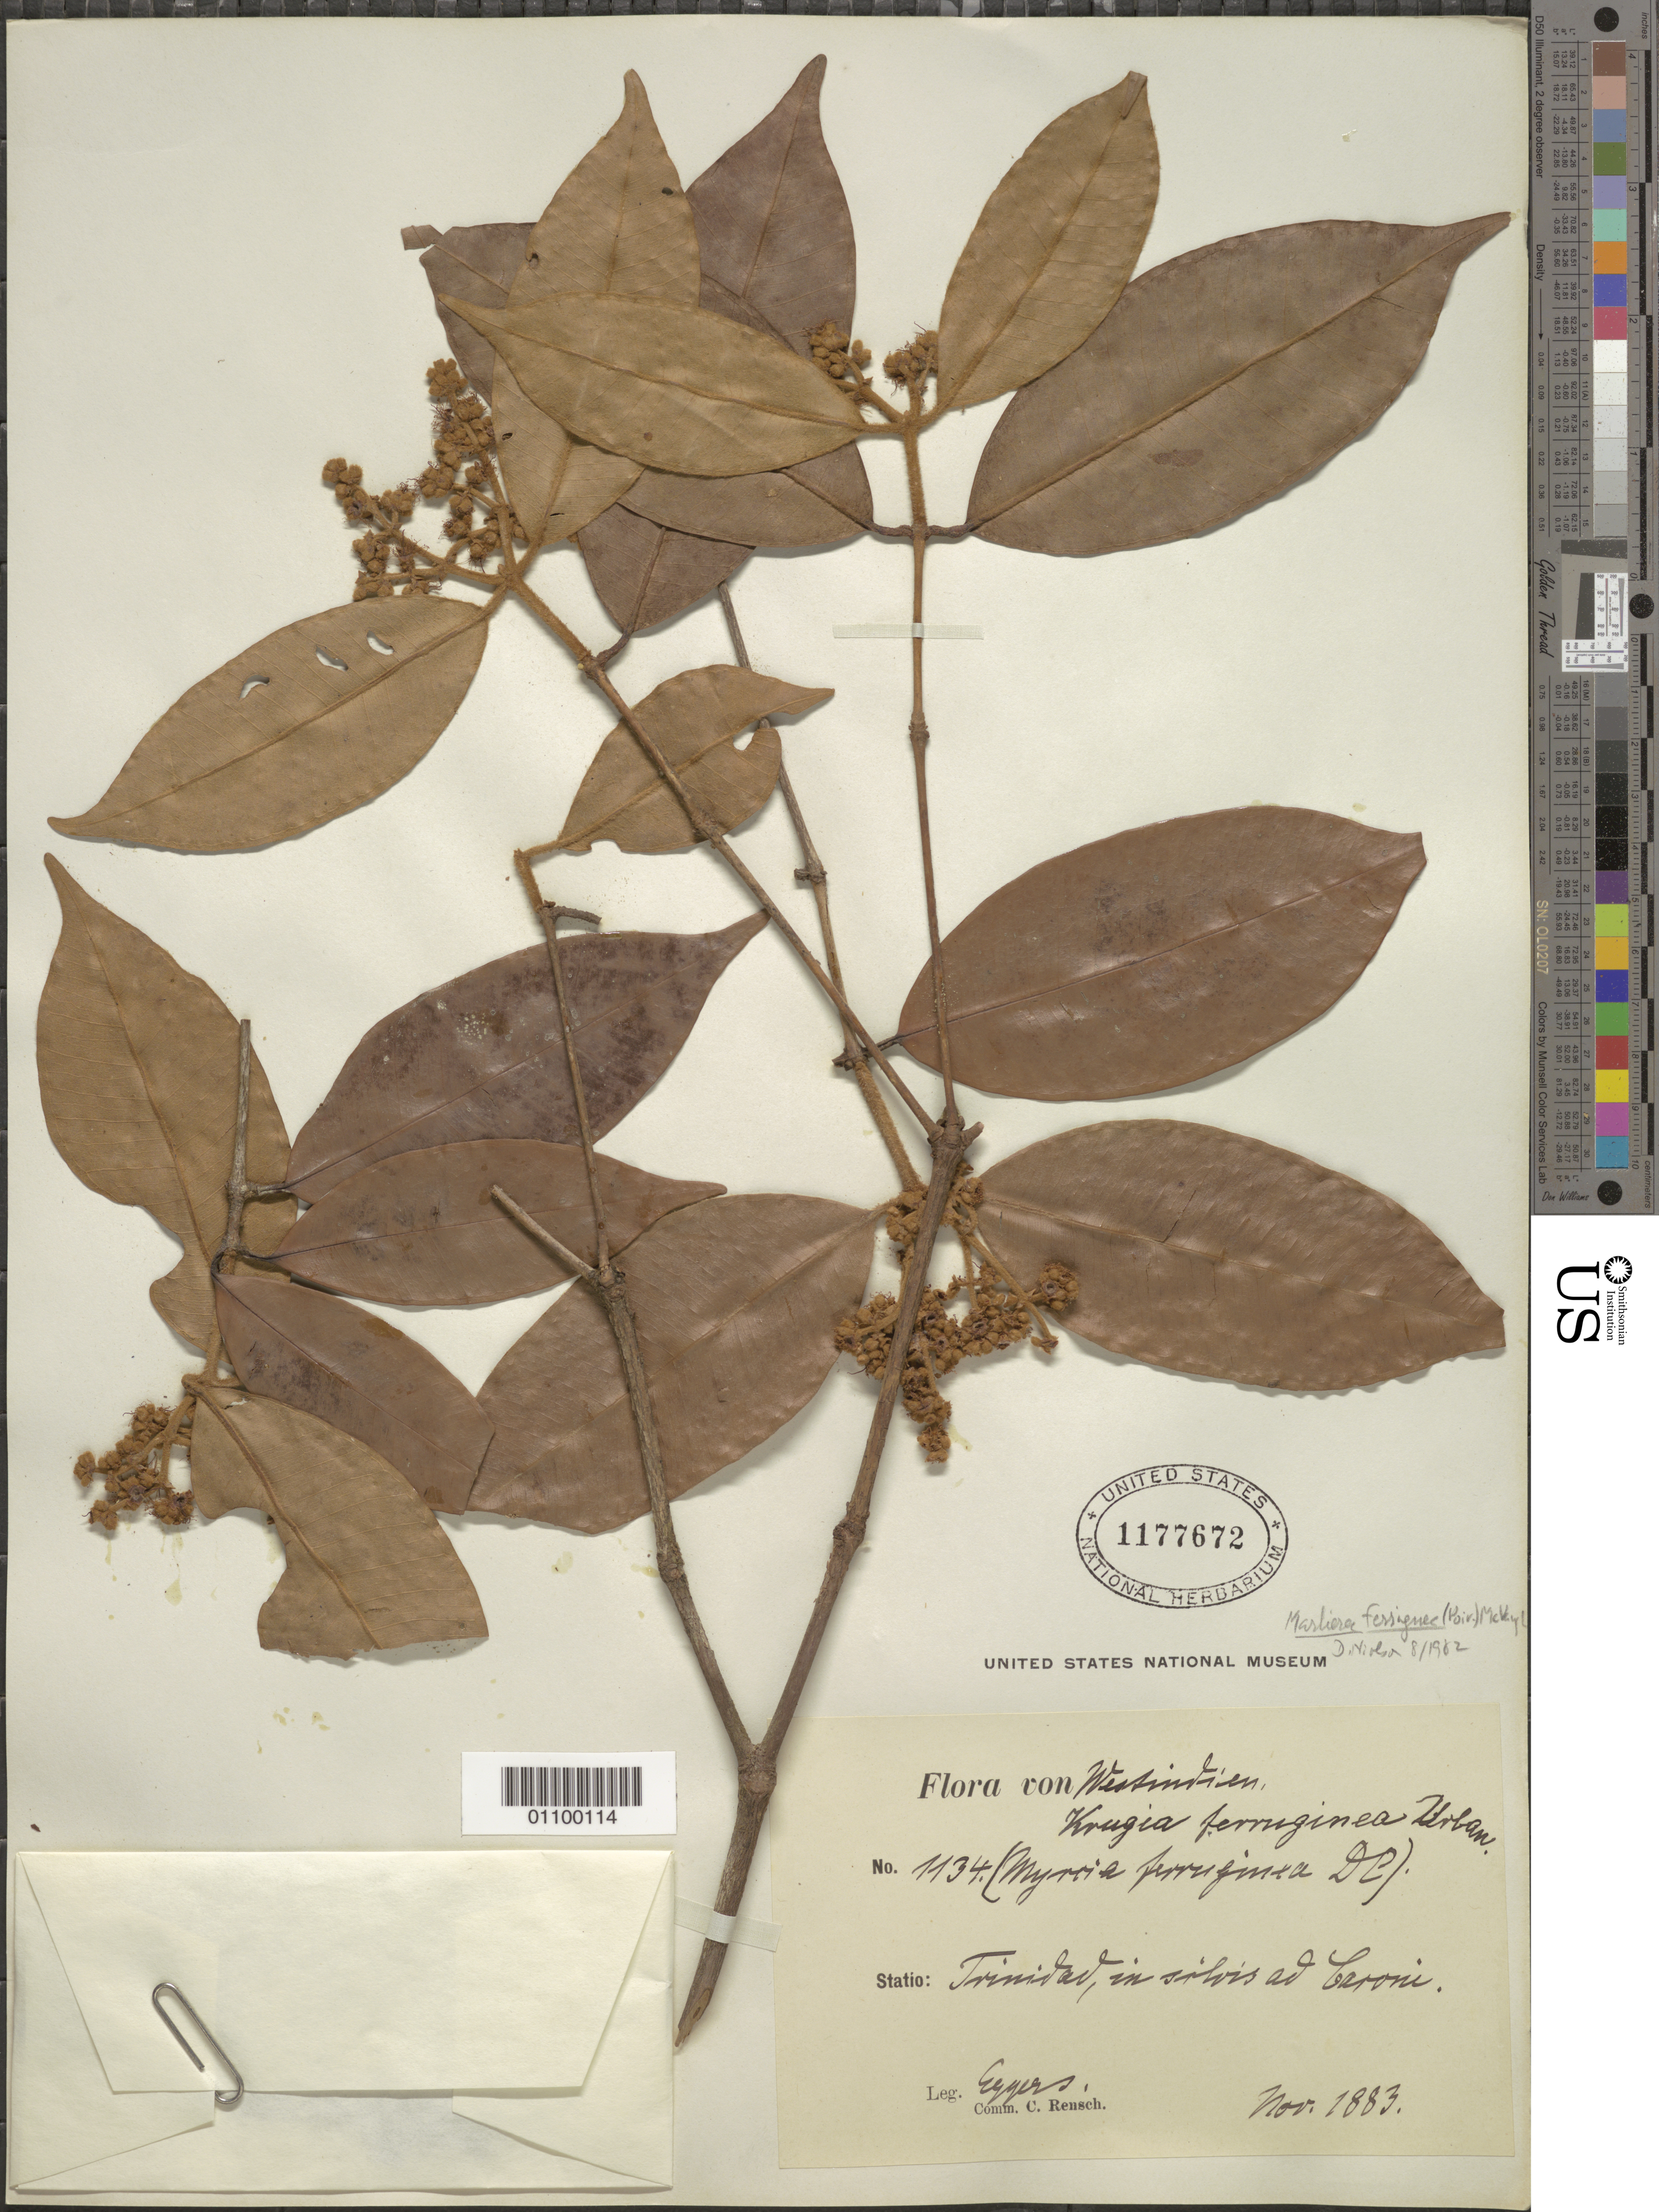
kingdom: Plantae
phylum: Tracheophyta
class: Magnoliopsida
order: Myrtales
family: Myrtaceae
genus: Myrcia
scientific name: Myrcia ferruginea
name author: (Poir.) DC.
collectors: H. F. A. von Eggers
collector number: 1134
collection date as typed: Nov 1883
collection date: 1883-11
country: Trinidad and Tobago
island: Trinidad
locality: in sibris ad Garoni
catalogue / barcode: US 1177672